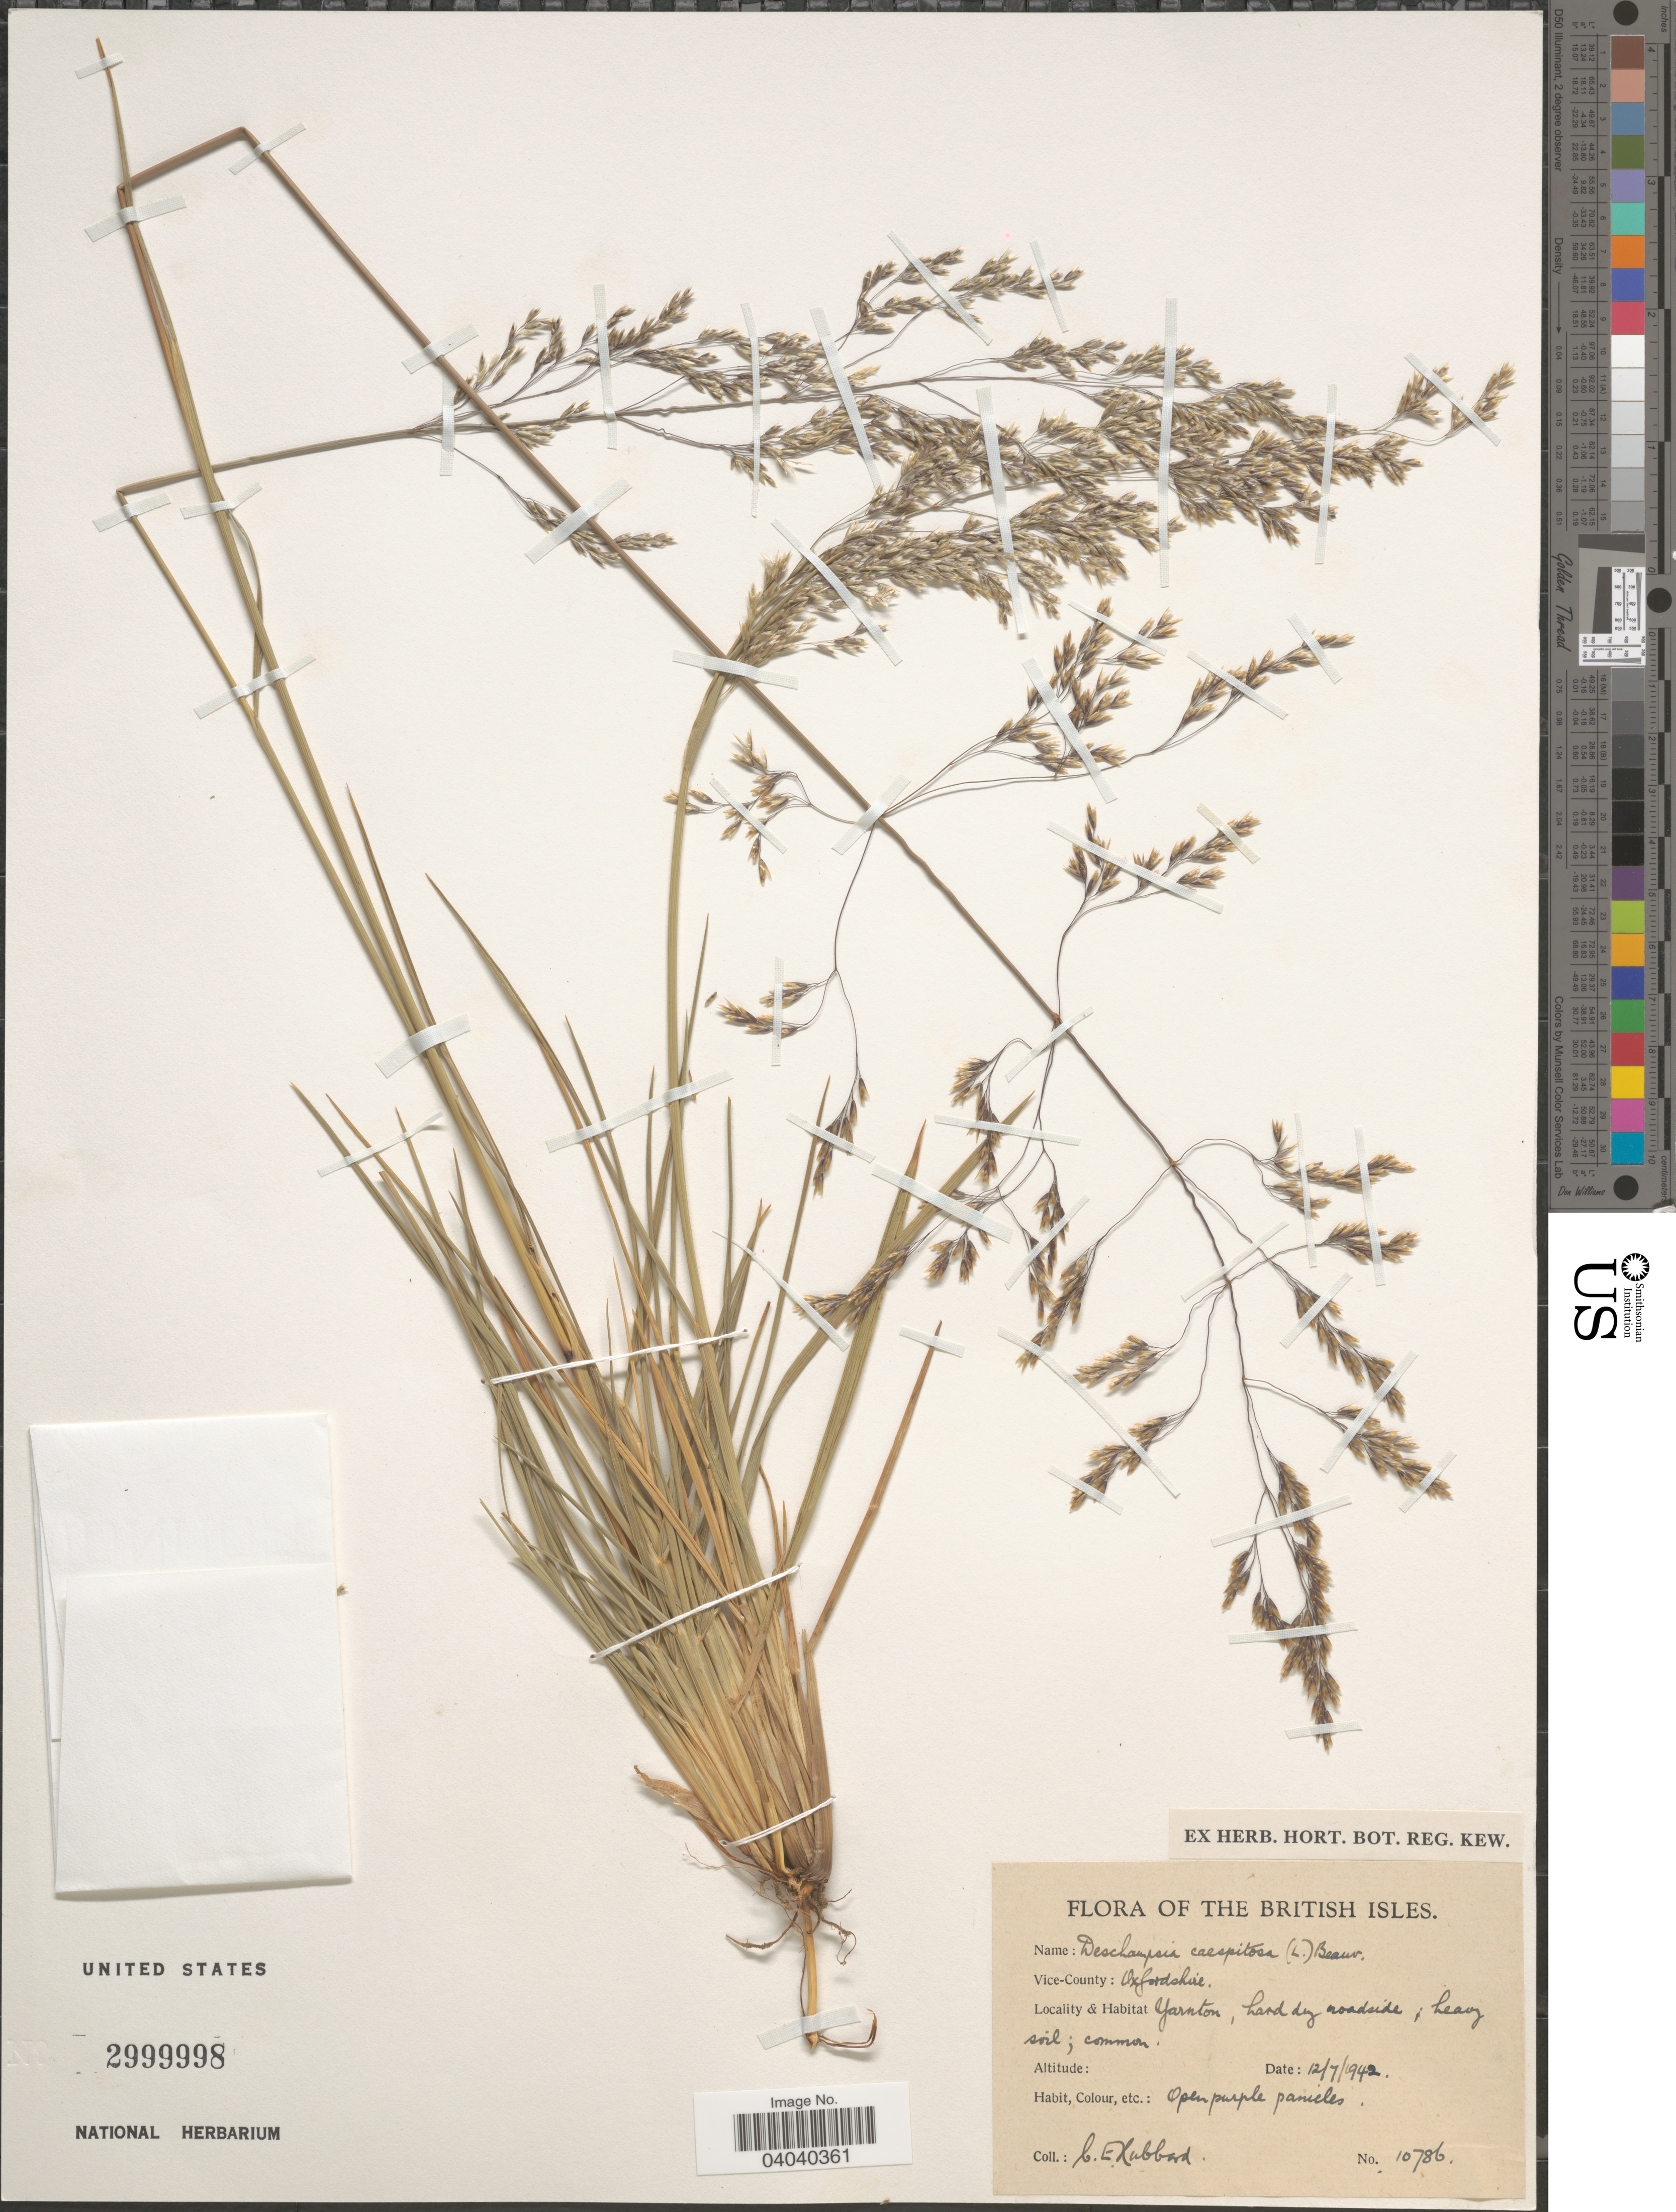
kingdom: Plantae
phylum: Tracheophyta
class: Liliopsida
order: Poales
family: Poaceae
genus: Deschampsia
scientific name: Deschampsia cespitosa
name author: (L.) P. Beauv.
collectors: C. E. Hubbard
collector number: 10786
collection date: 1942-07-12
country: United Kingdom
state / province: England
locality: The British Isles. Vice-County: Oxfordshire. Yarnton.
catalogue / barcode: US 2999998